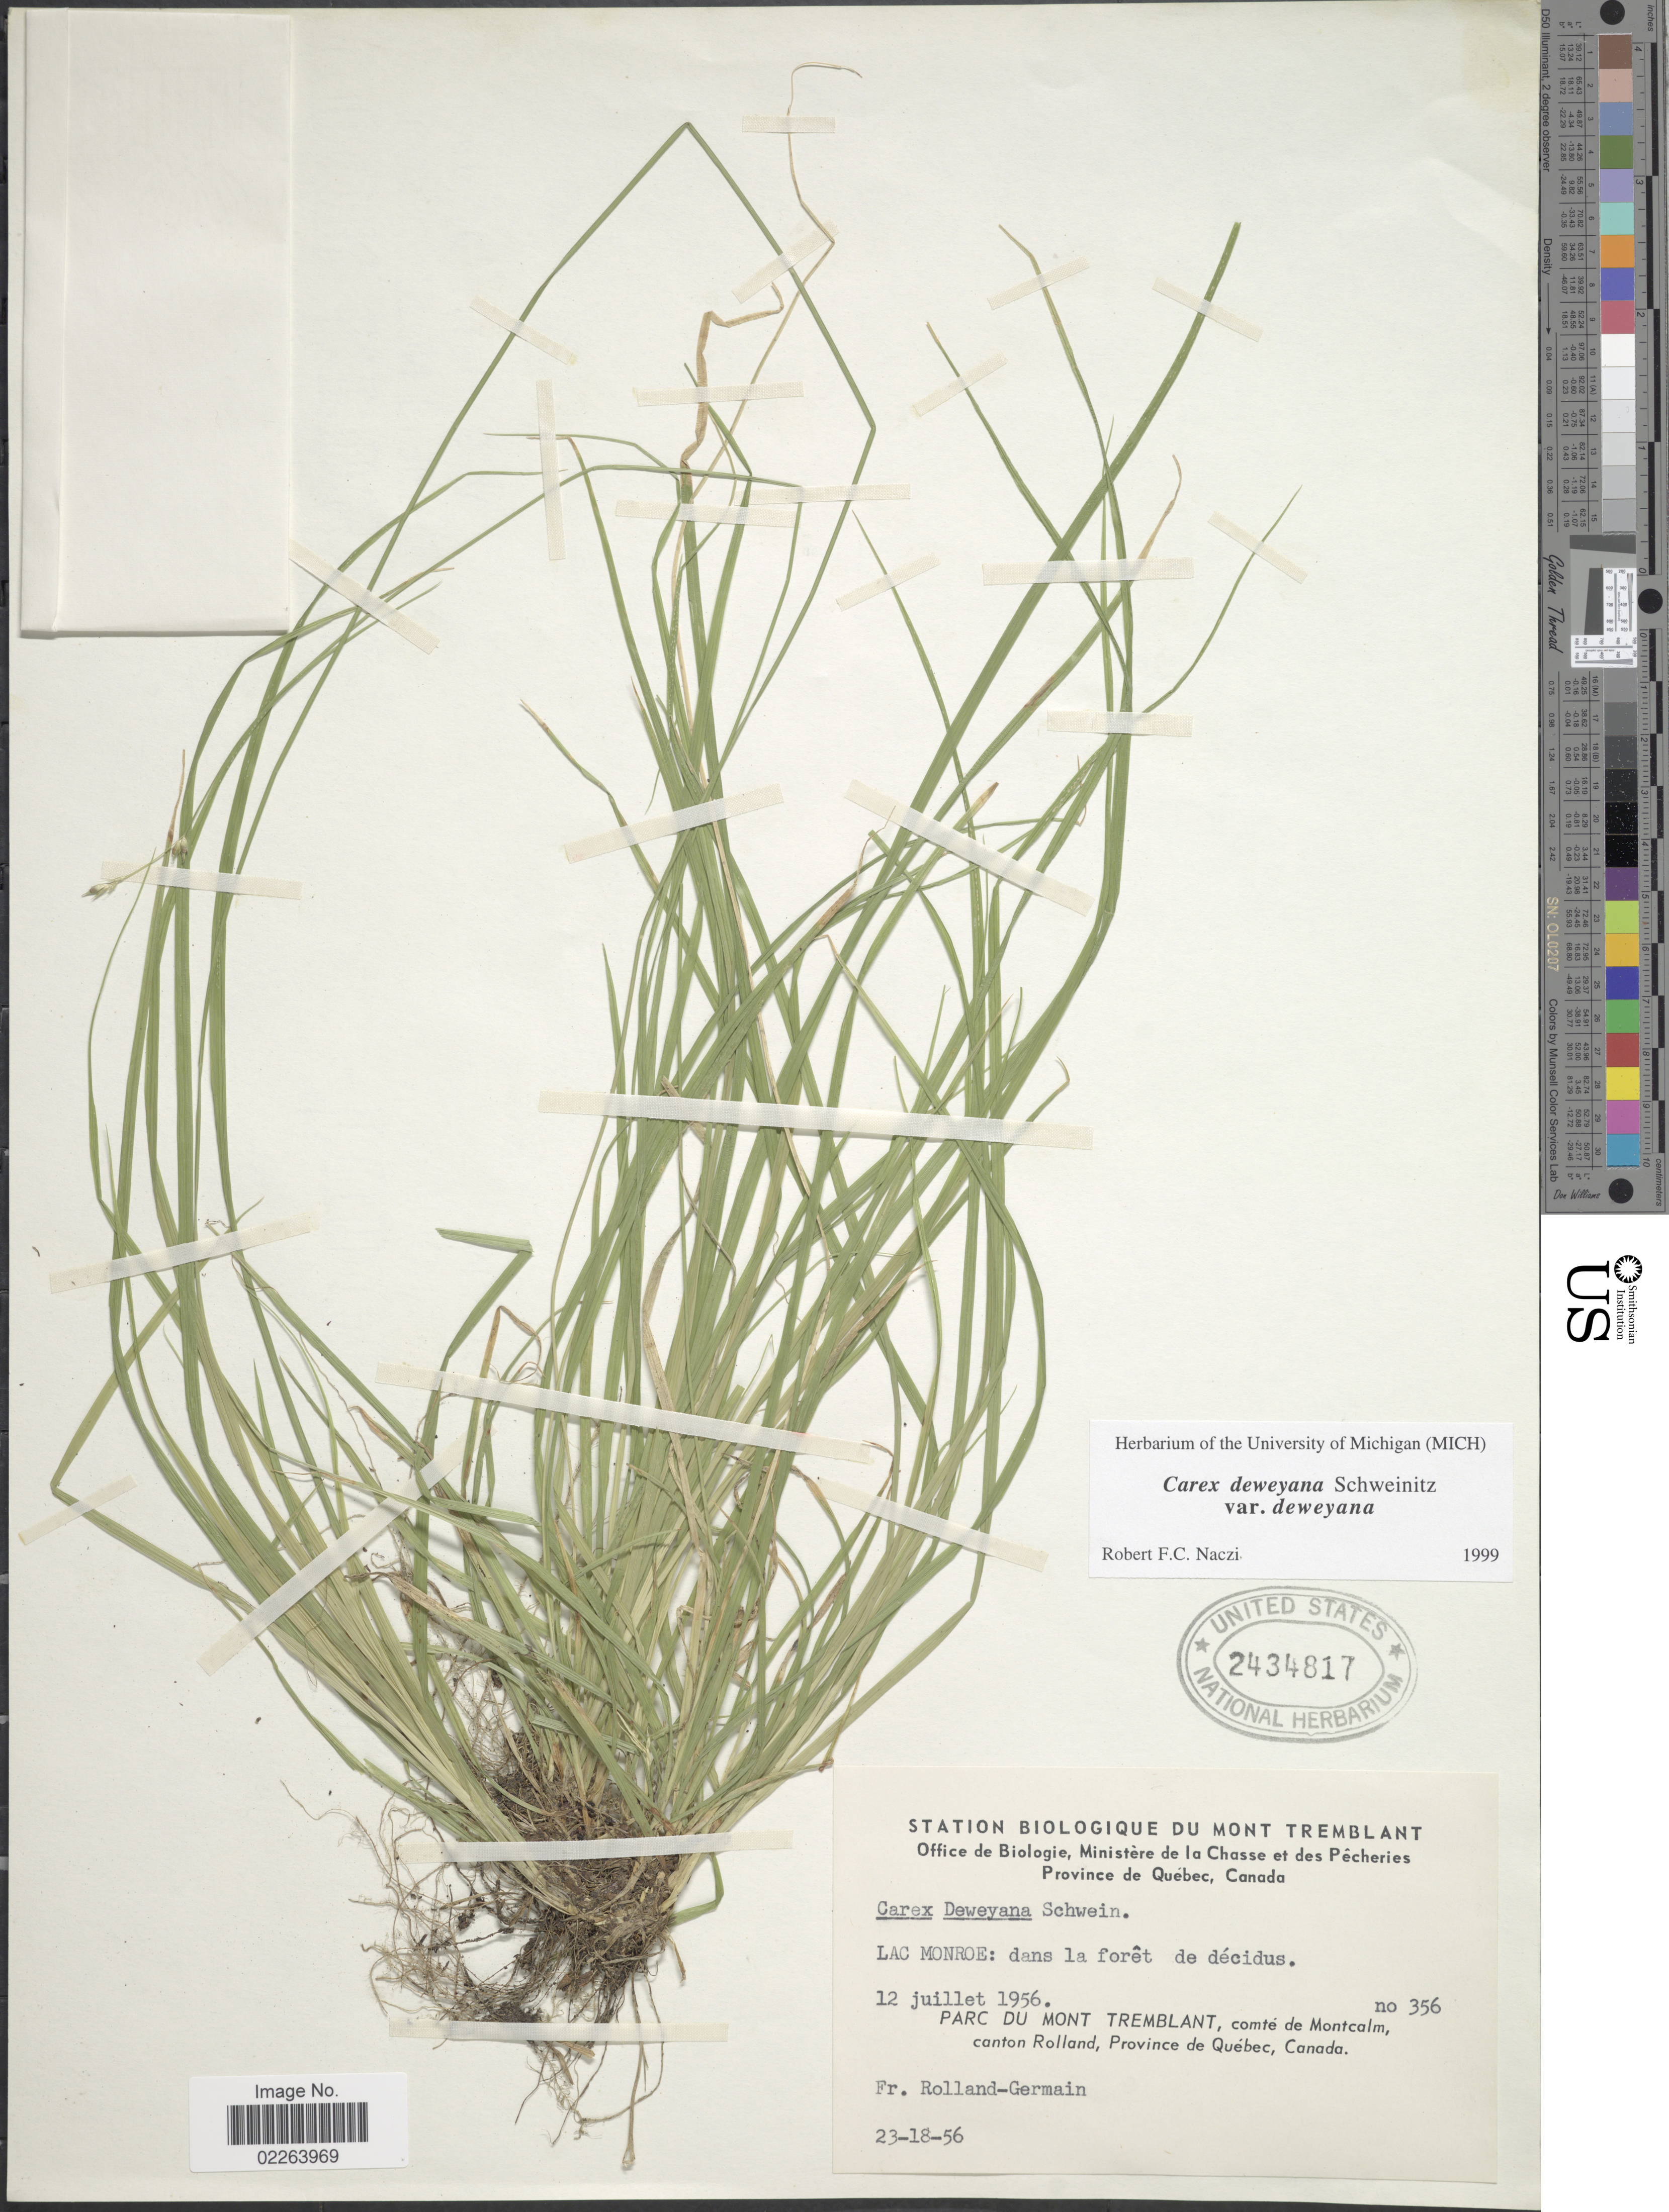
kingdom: Plantae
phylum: Tracheophyta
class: Liliopsida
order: Poales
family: Cyperaceae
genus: Carex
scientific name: Carex deweyana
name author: Schwein.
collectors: Rolland-Germain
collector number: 356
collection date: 1956-07-12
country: Canada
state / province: Quebec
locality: Lac Monroe: dans la forêt de décidus, Parc Du Mont Tremblant, comté de Montcalm, canton Rolland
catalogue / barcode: US 2434817